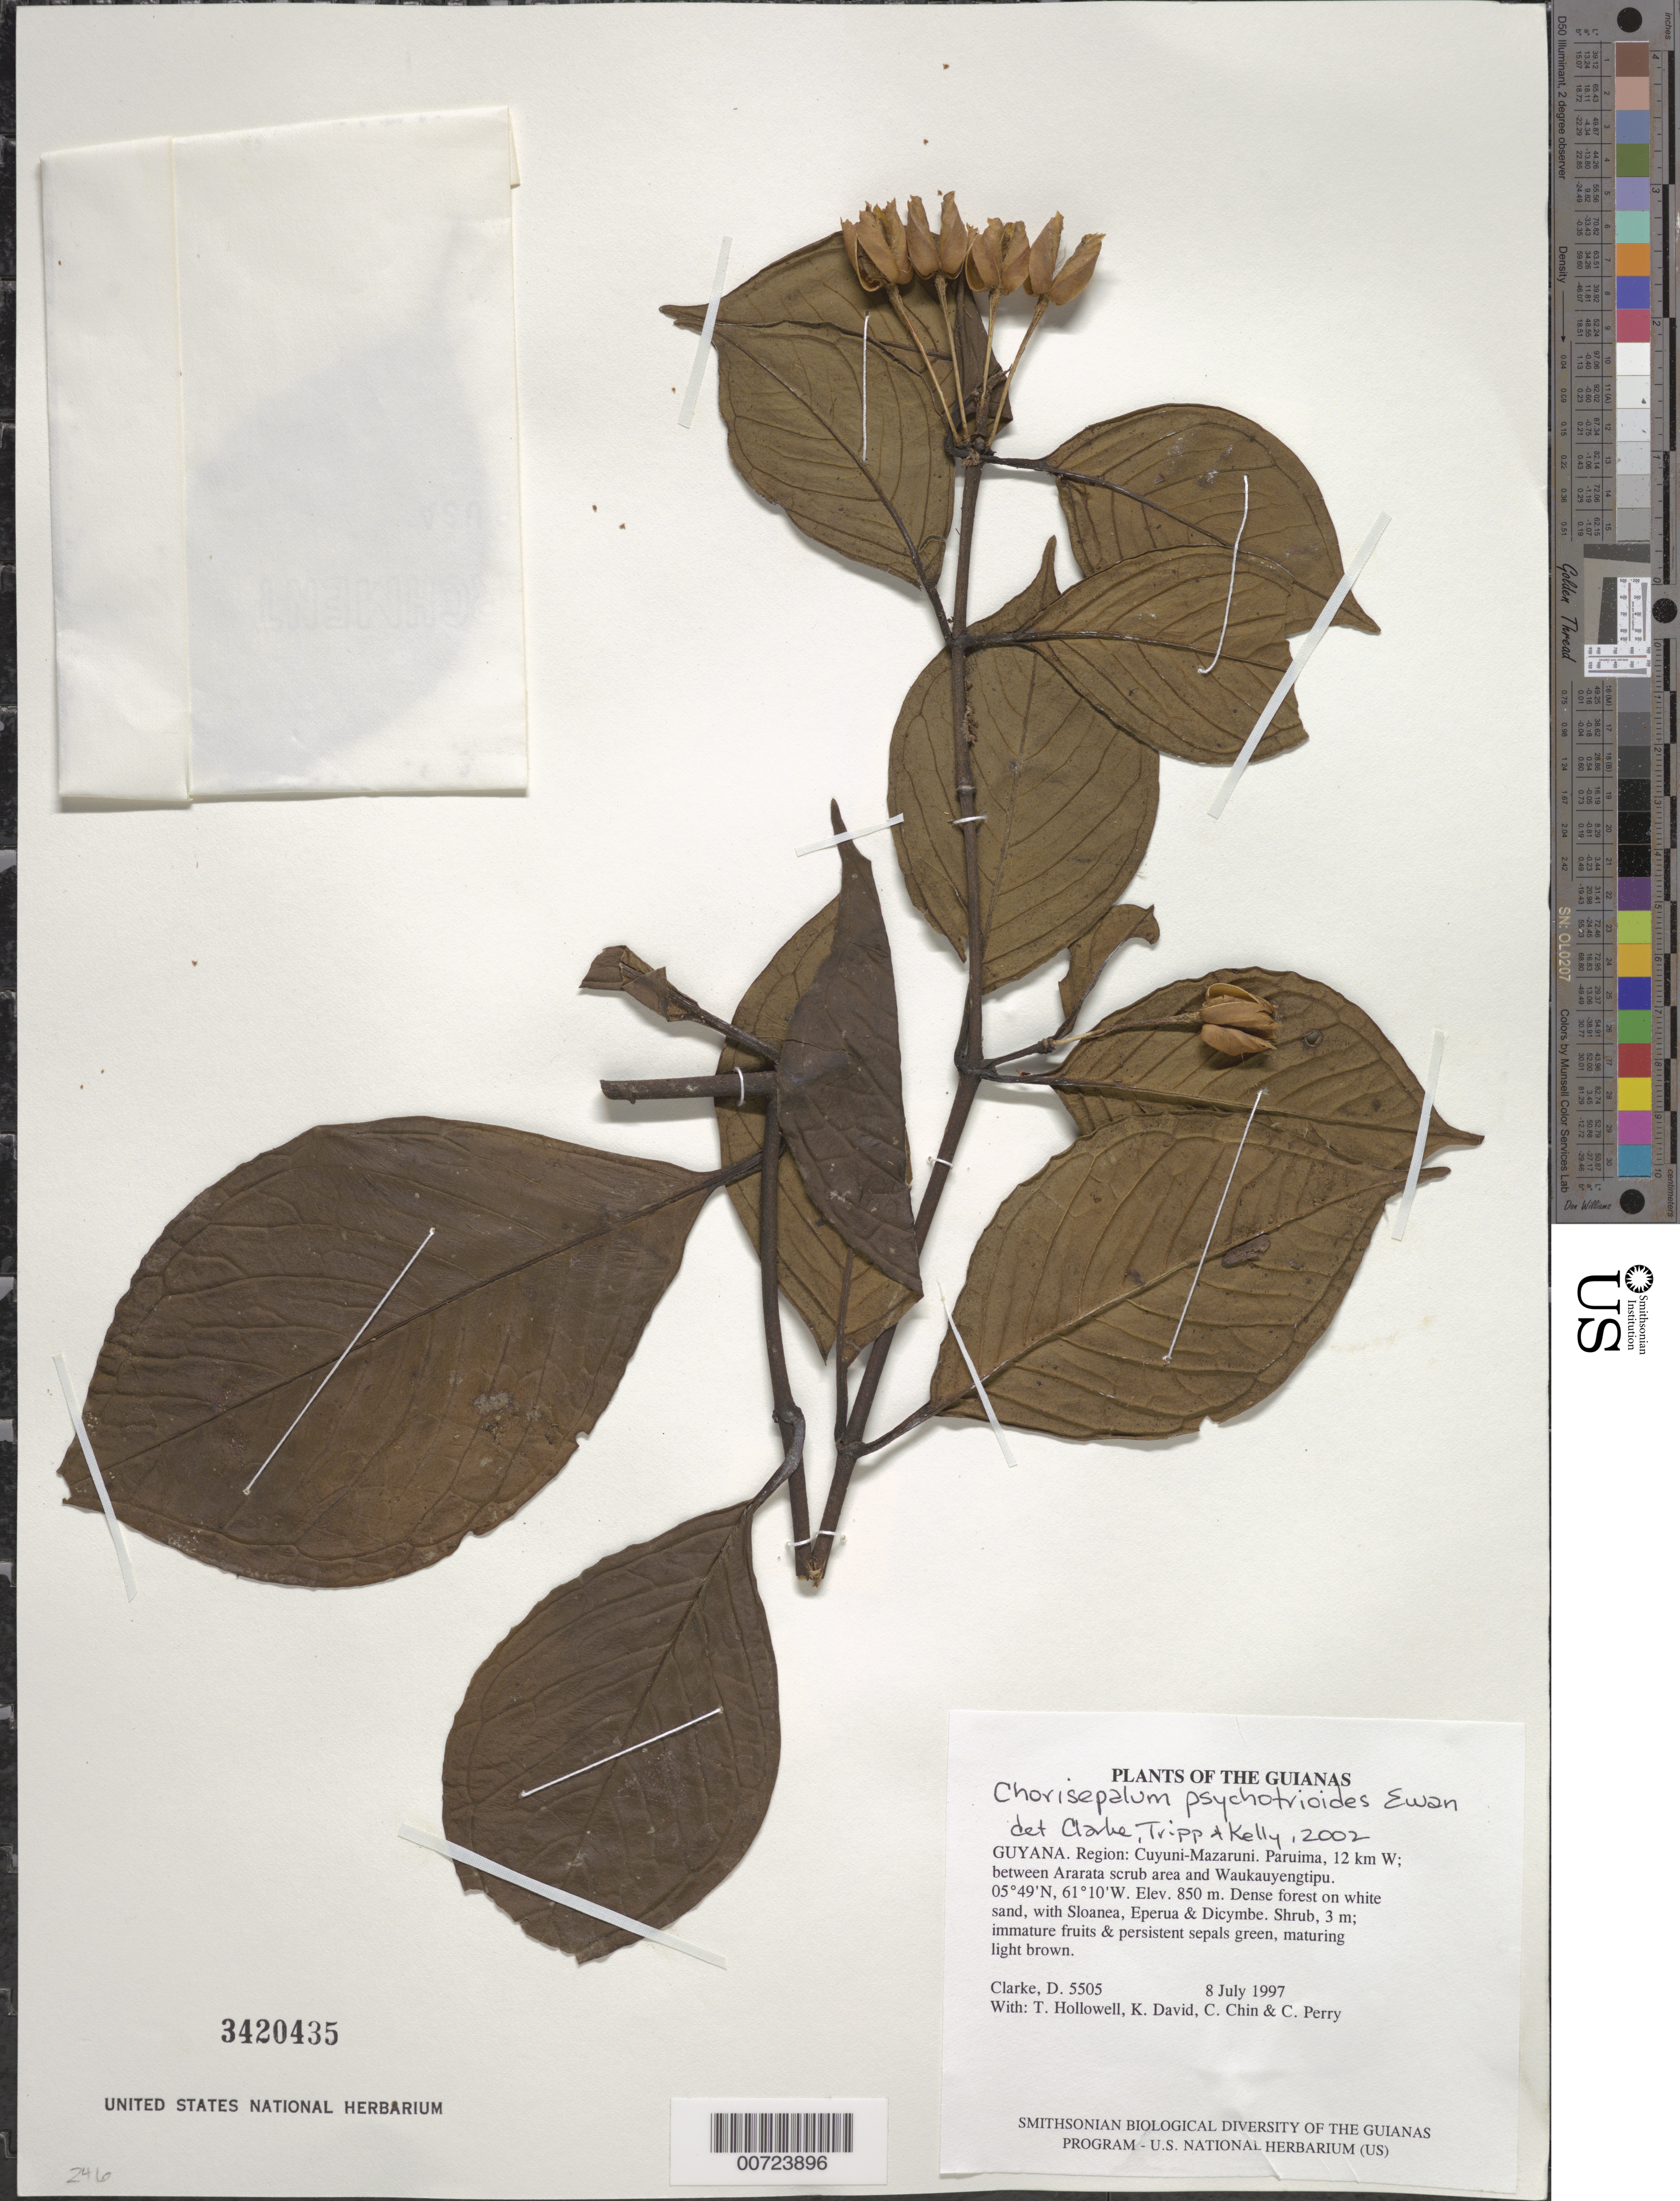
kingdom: Plantae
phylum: Tracheophyta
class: Magnoliopsida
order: Gentianales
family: Gentianaceae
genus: Chorisepalum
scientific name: Chorisepalum psychotrioides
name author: Ewan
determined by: Kelly, J.; Clarke, H. D.; Tripp, E. A.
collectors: H. D. Clarke, T. Hollowell, K. David, C. Chin & C. Perry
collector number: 5505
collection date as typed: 8 July 1997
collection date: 1997-07-08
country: Guyana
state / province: Cuyuni-Mazaruni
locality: Paruima, 12 km W; between Ararata scrub area and Waukauyengtipu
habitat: Dense forest on white sand, with Sloanea, Eperua & Dicymbe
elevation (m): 850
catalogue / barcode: US 3420435